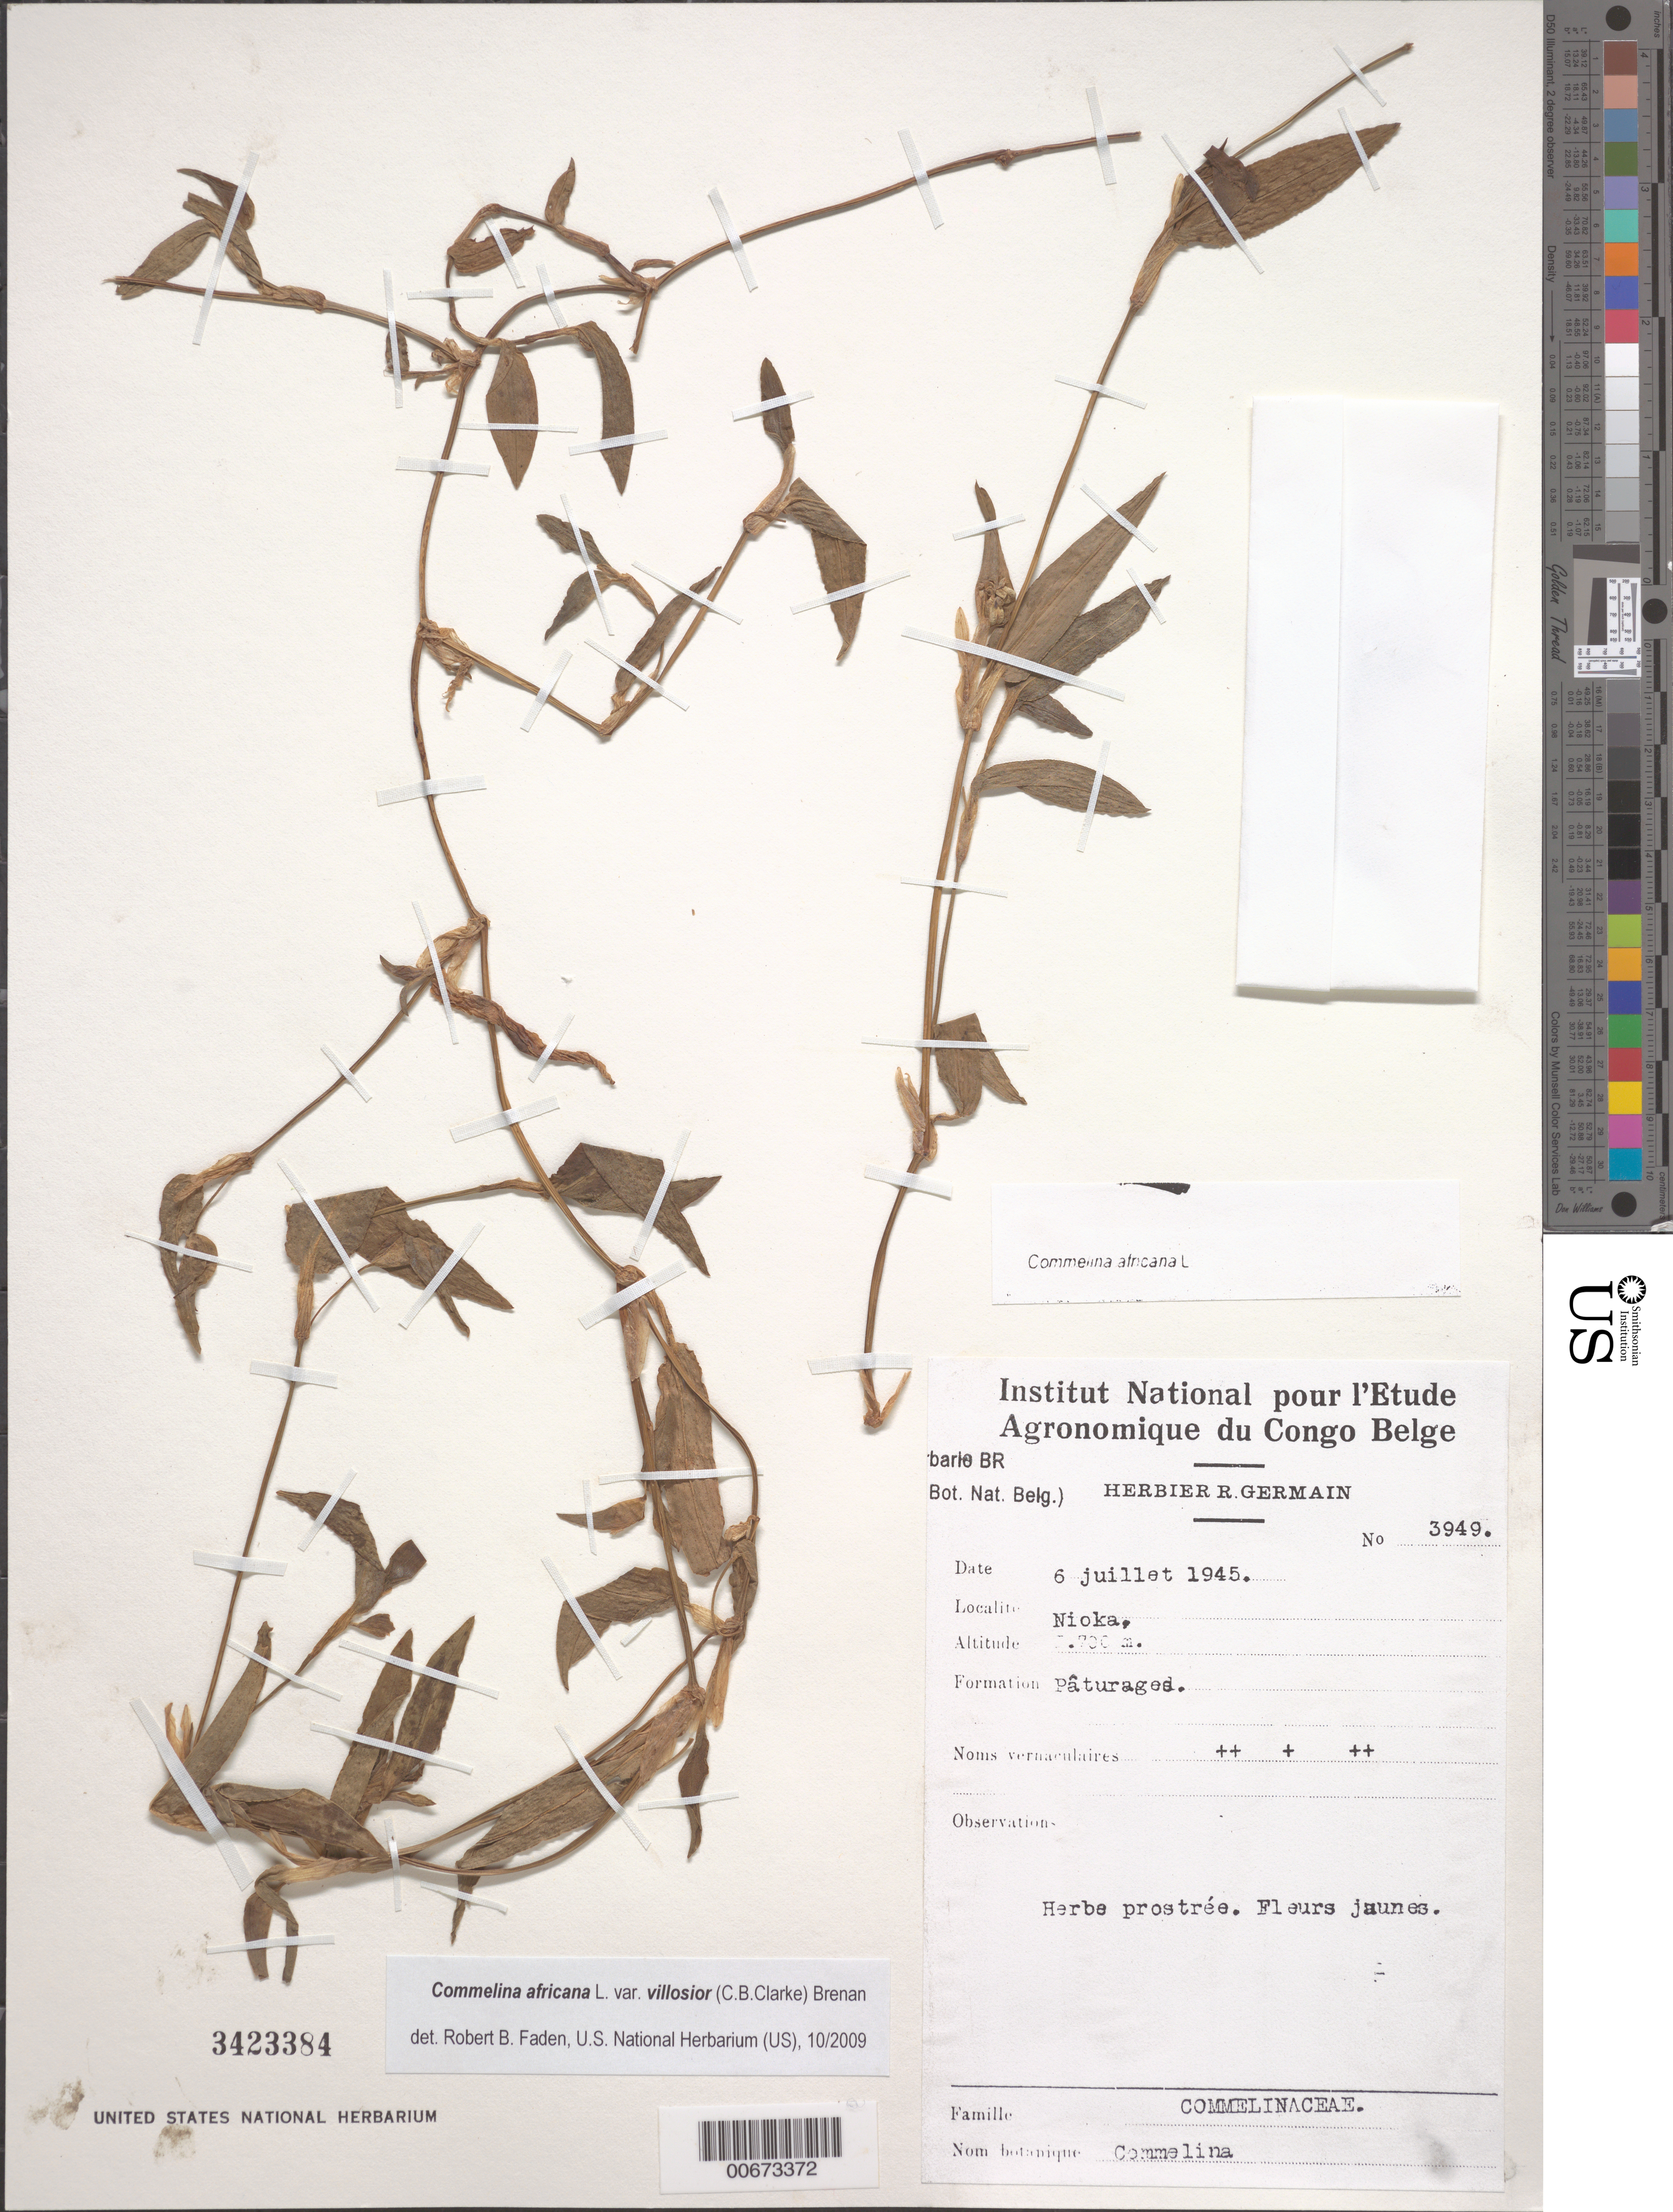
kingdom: Plantae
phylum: Tracheophyta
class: Liliopsida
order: Commelinales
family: Commelinaceae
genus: Commelina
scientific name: Commelina africana var. villosior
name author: (C.B. Clarke) Brenan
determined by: Faden, Robert B., (US), Smithsonian Institution - National Museum of Natural History (UNITED STATES)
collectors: R. Germain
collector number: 3949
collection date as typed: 06 Jul 1945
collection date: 1945-07-06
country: Congo, Democratic Republic of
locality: Nioka.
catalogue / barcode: US 3423384